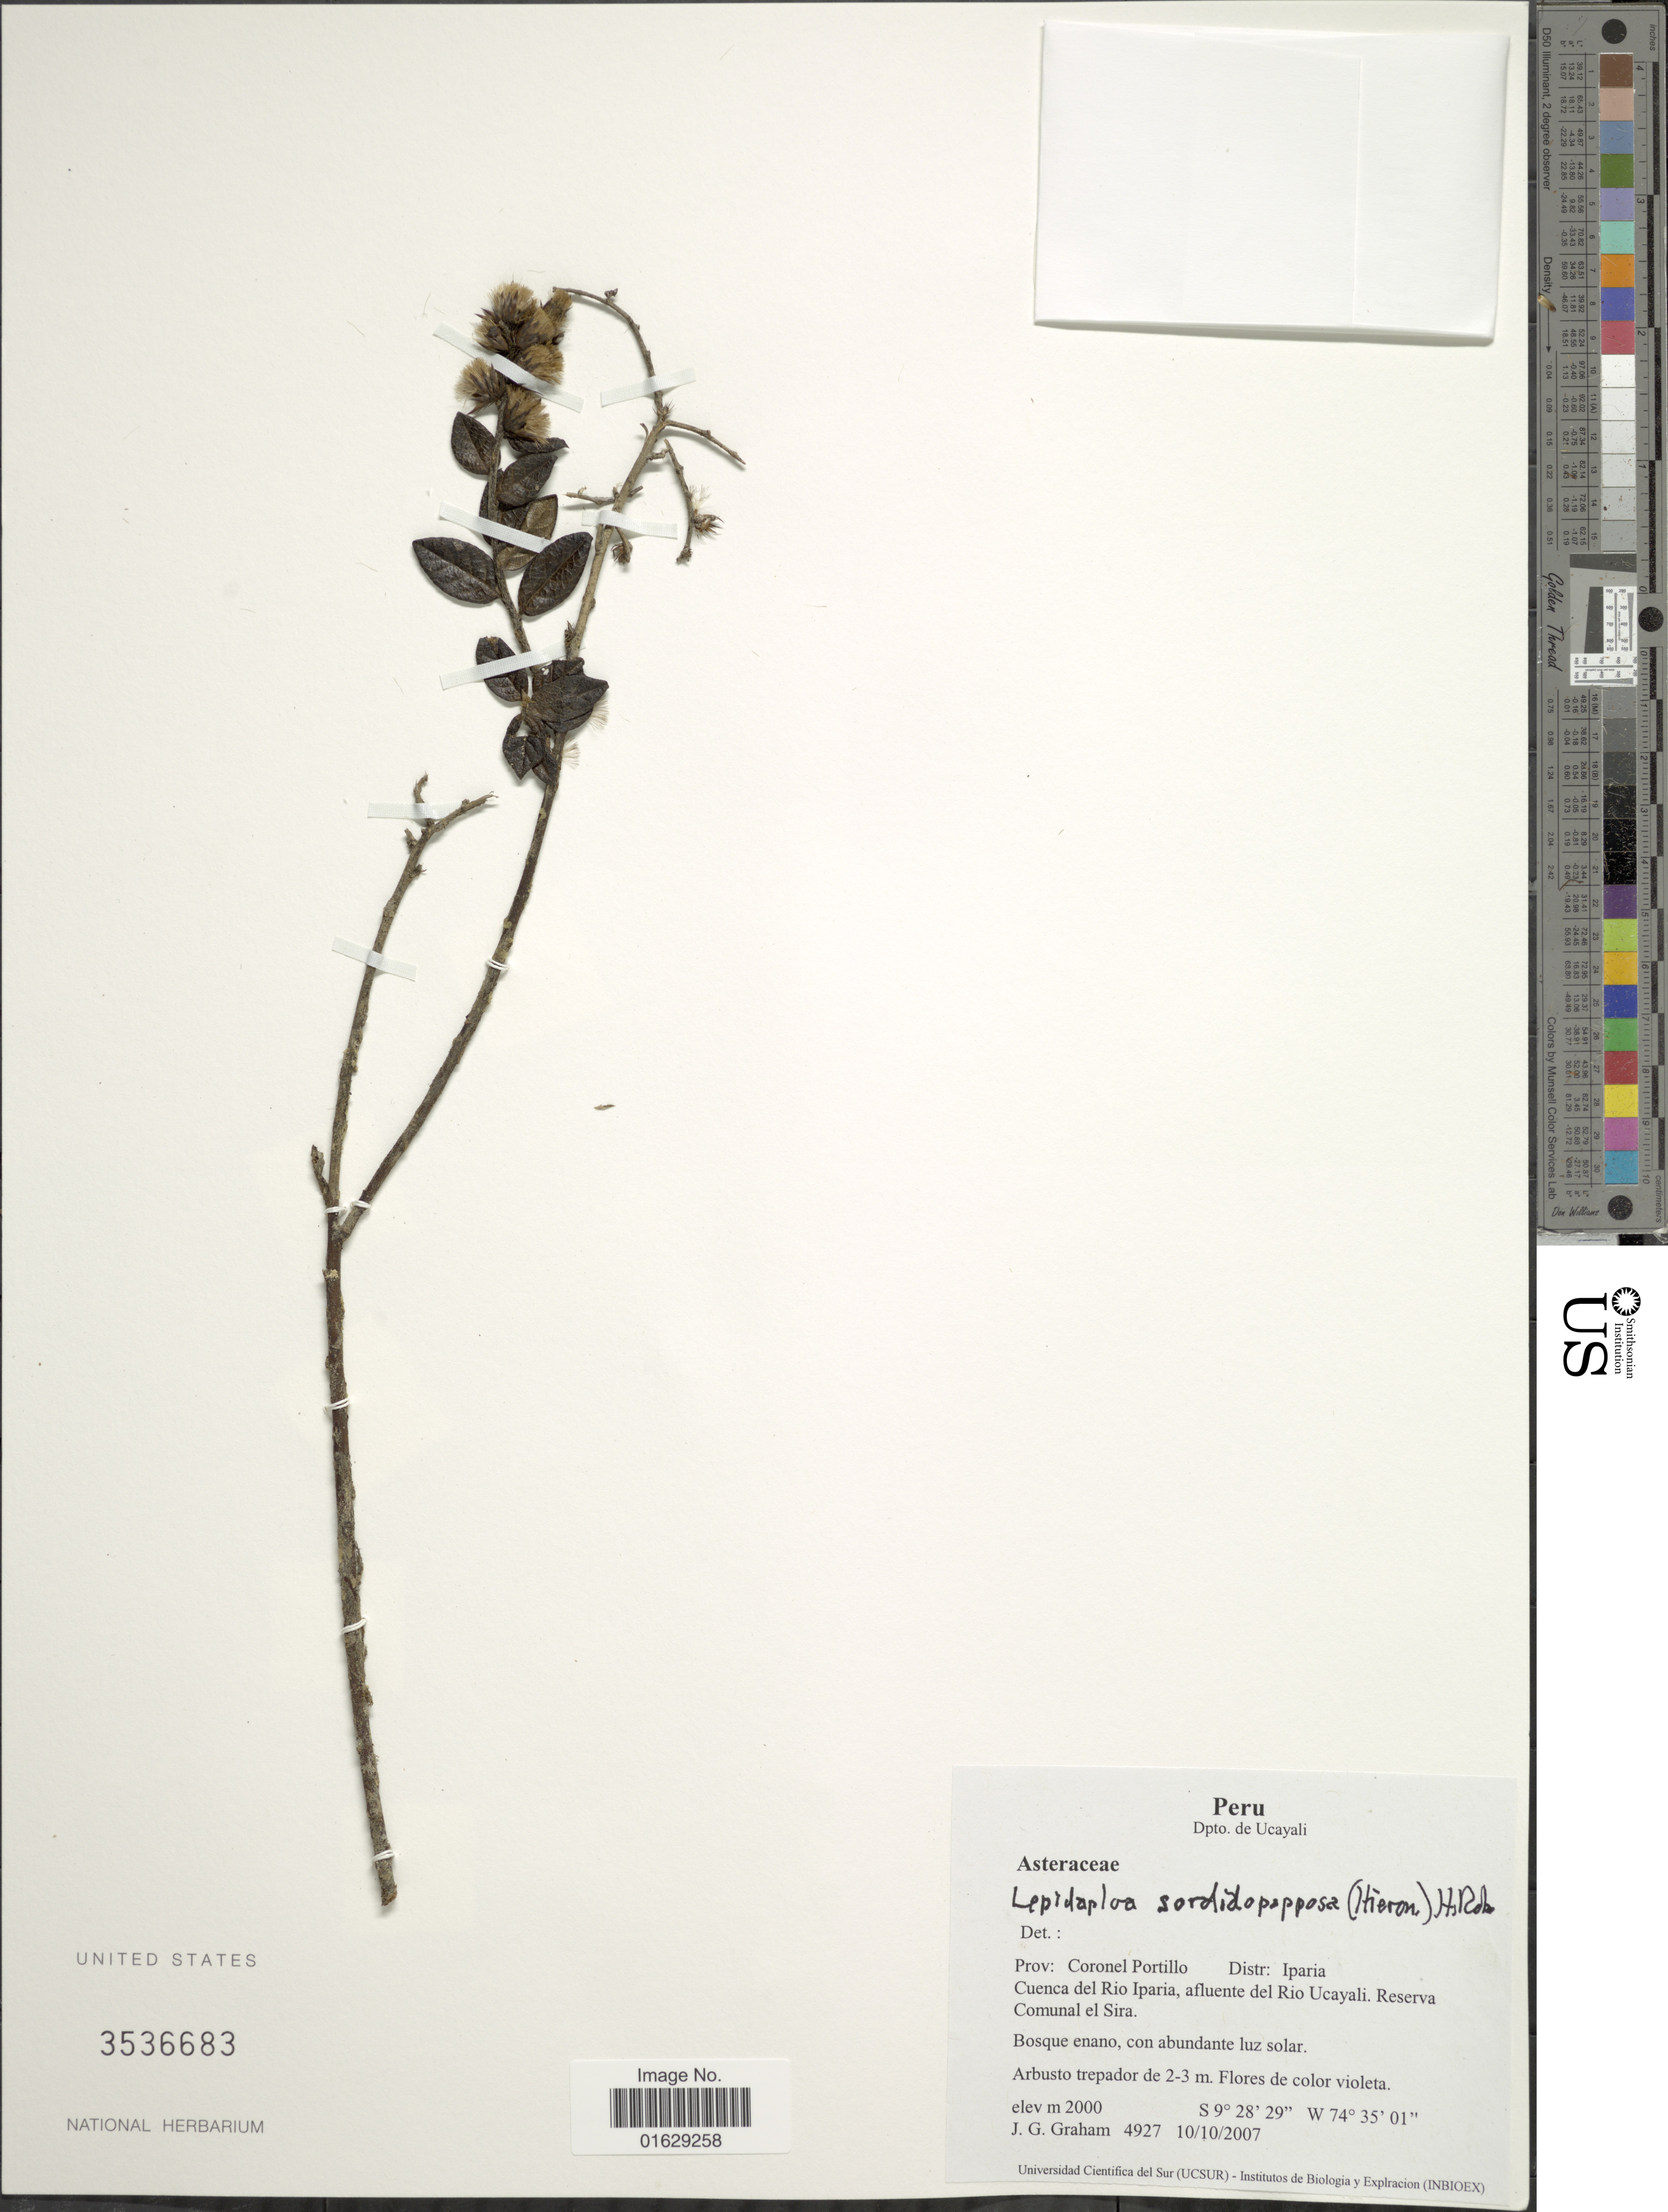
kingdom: Plantae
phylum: Tracheophyta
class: Magnoliopsida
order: Asterales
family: Asteraceae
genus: Lepidaploa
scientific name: Lepidaploa sordidopapposa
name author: (Hieron.) H. Rob.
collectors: J. Graham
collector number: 4927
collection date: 2007-10-10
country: Peru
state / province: Ucayali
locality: Dpto. de Ucayali, Prov. Coronel Portillo, Distr. Iparia, Cuenca del Rio Iparia, afluente del Rio Ucayali, Reserva Comunal el Sira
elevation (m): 2000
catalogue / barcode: US 3536683